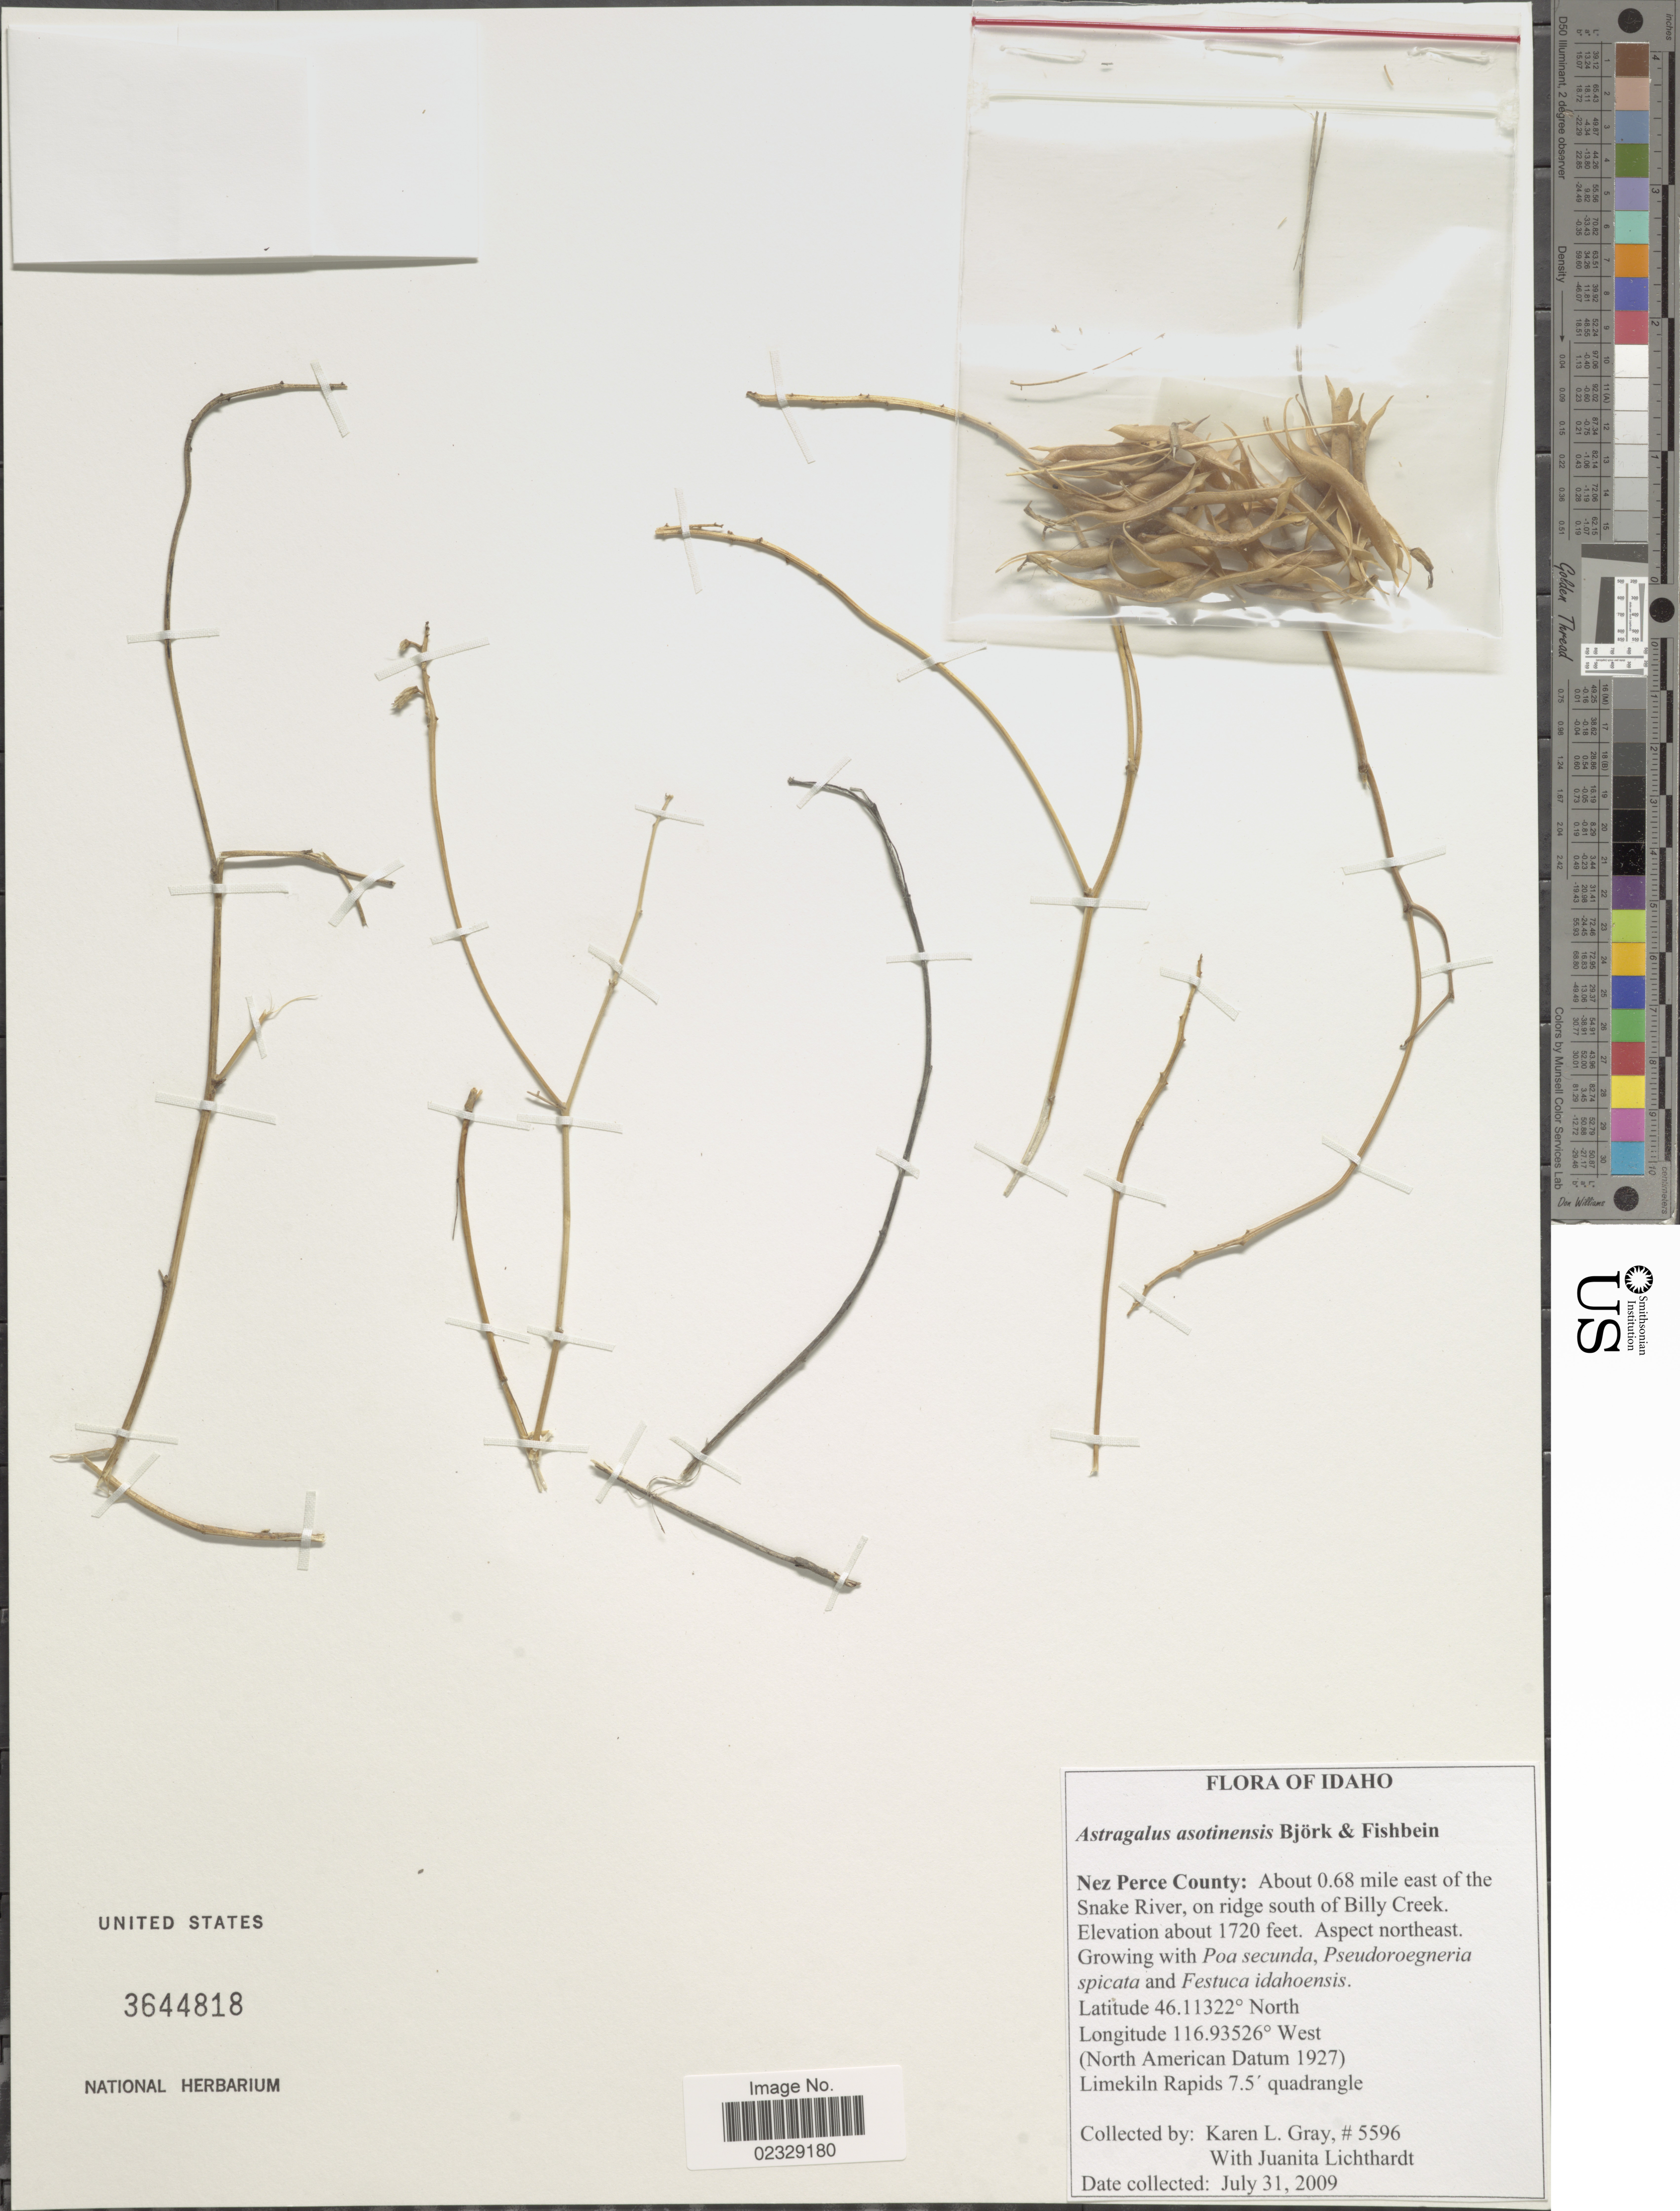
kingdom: Plantae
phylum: Tracheophyta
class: Magnoliopsida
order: Fabales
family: Fabaceae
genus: Astragalus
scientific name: Astragalus asotinensis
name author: Bjork & Fishbein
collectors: K. L. Gray & J. Lichthardt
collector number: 5596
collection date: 2009-07-31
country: United States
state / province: Idaho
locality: Nez Perce County: About 0.68 mile east of the Snake River, on ridge south of Billy Creek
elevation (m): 524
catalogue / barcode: US 3644818